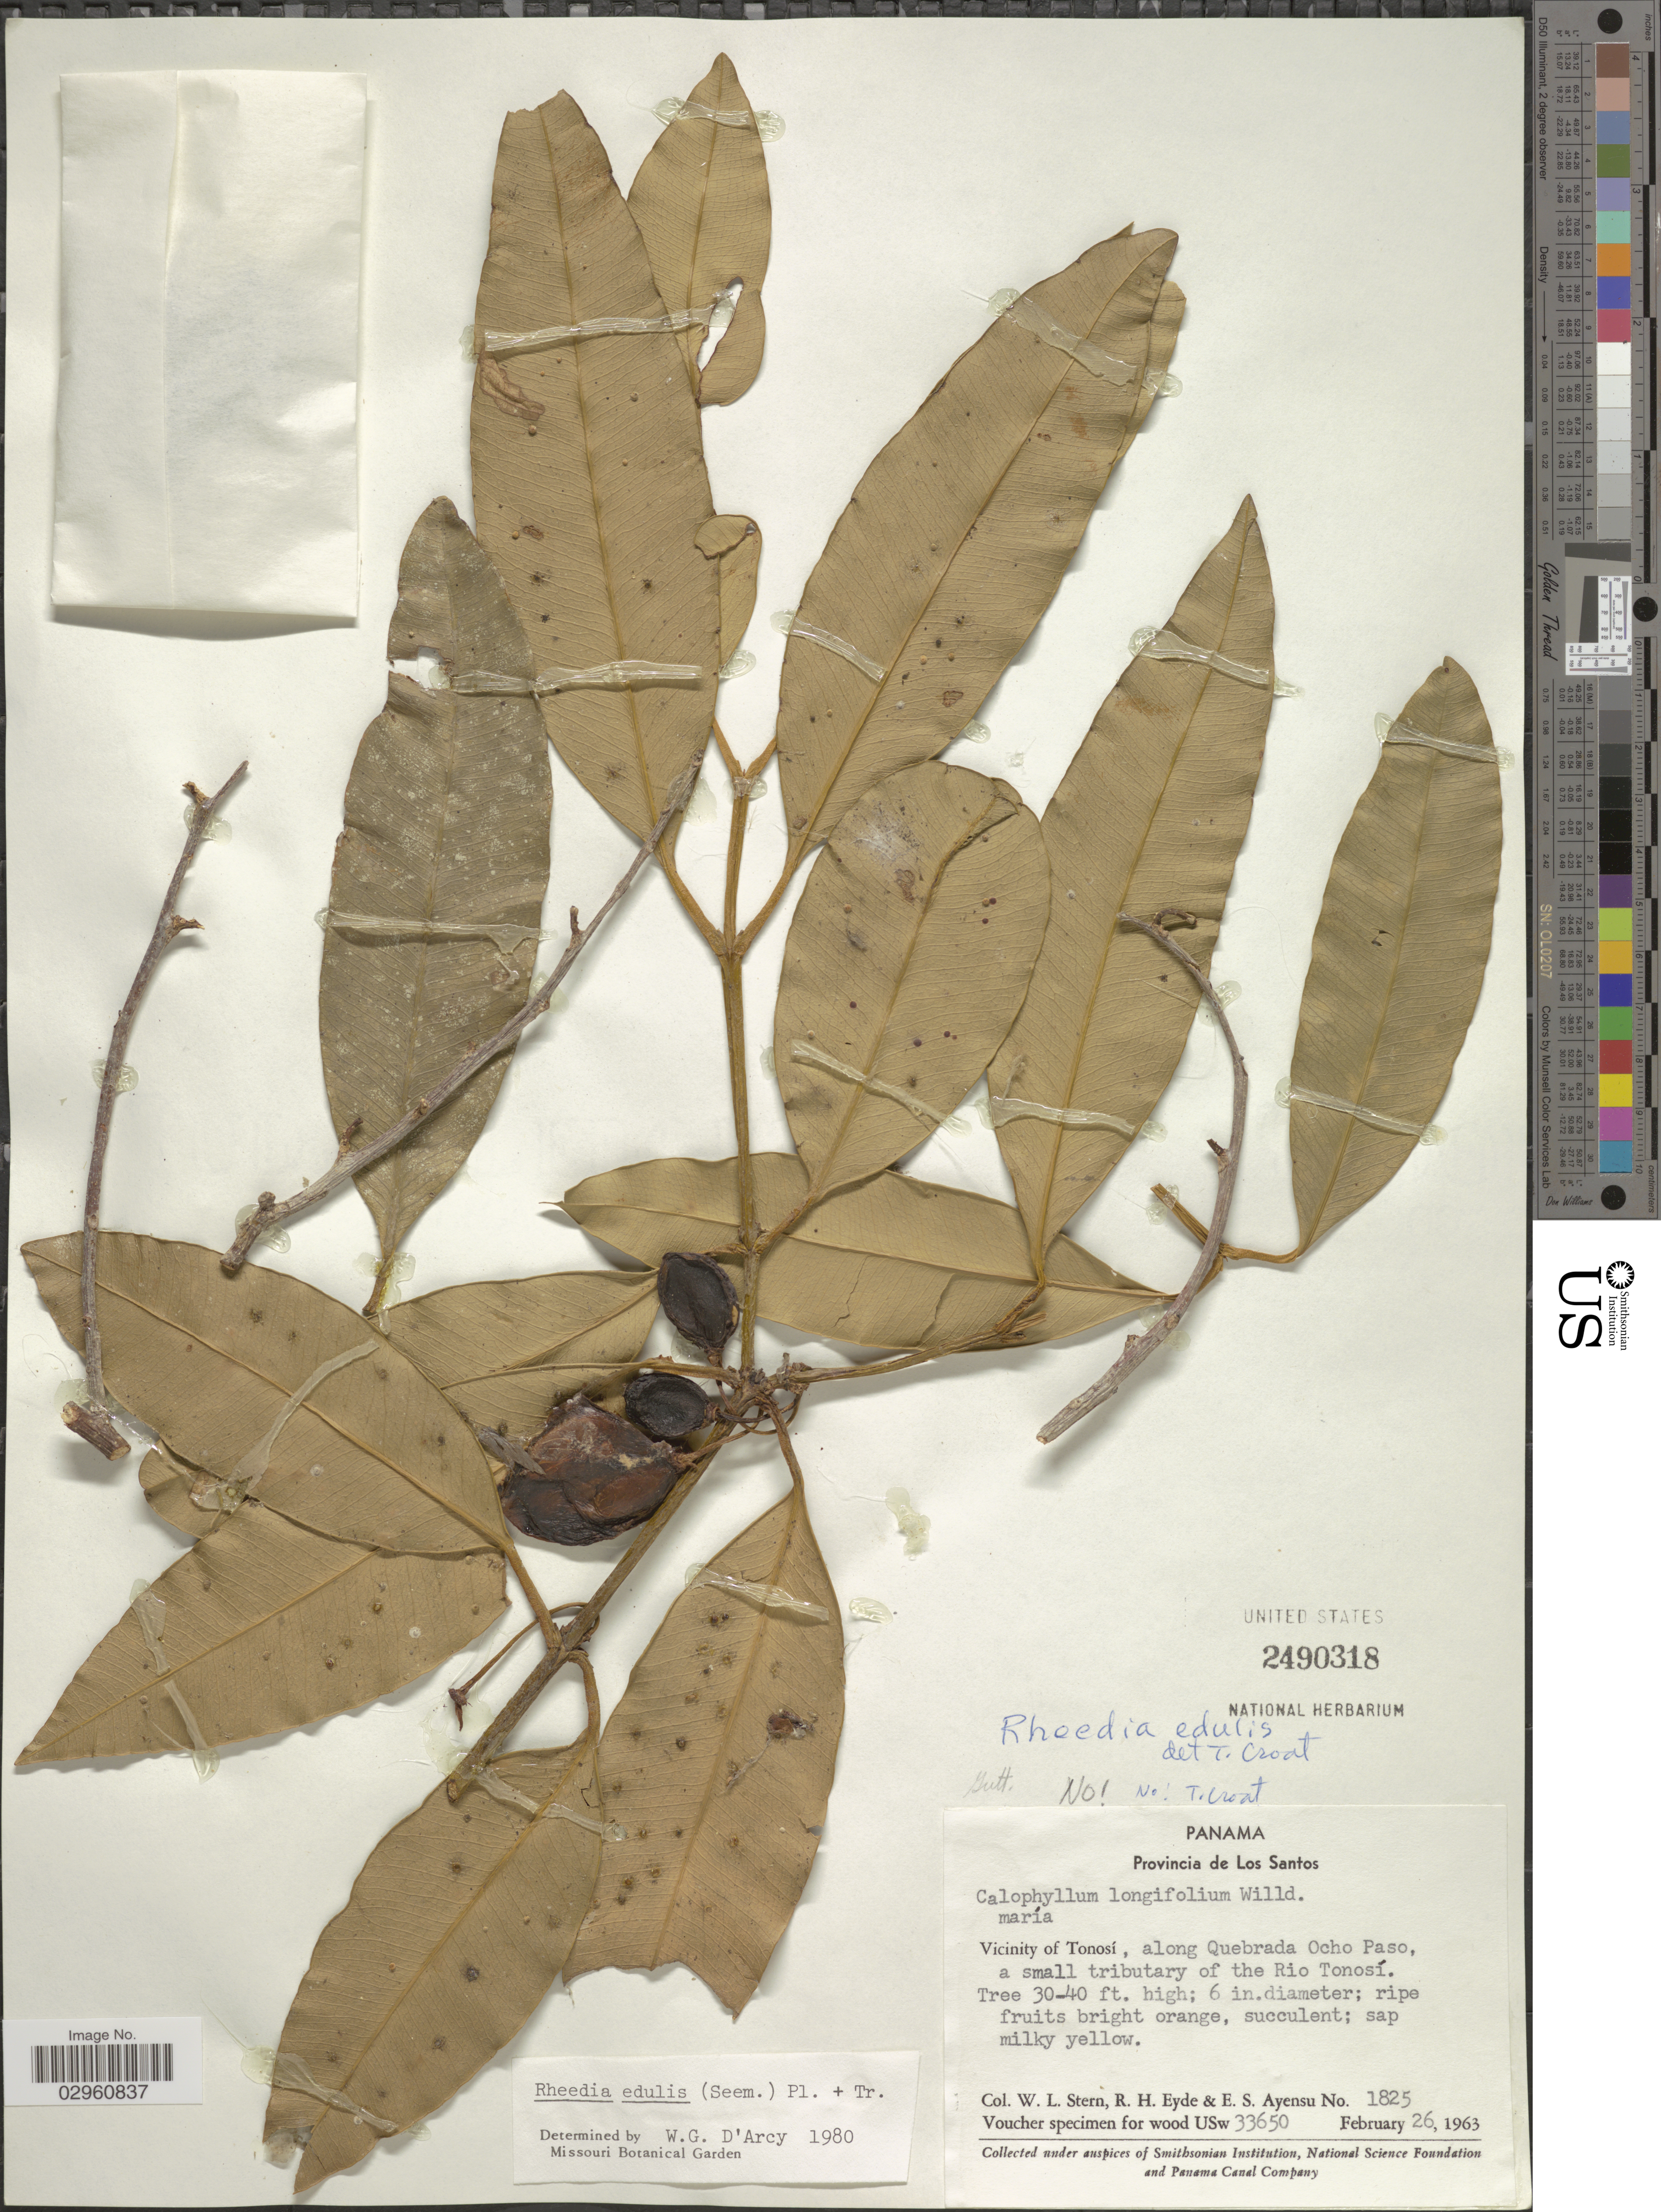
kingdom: Plantae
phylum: Tracheophyta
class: Magnoliopsida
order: Malpighiales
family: Clusiaceae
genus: Garcinia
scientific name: Garcinia intermedia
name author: (Pittier) Hammel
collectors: W. L. Stern, R. H. Eyde & E. S. Ayensu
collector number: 1825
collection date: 1963-02-26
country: Panama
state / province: Los Santos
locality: Vicinity of Tonosí, along Quebrada Ocho Paso, a small tributary of the Rio Tonosí.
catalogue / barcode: US 2490318